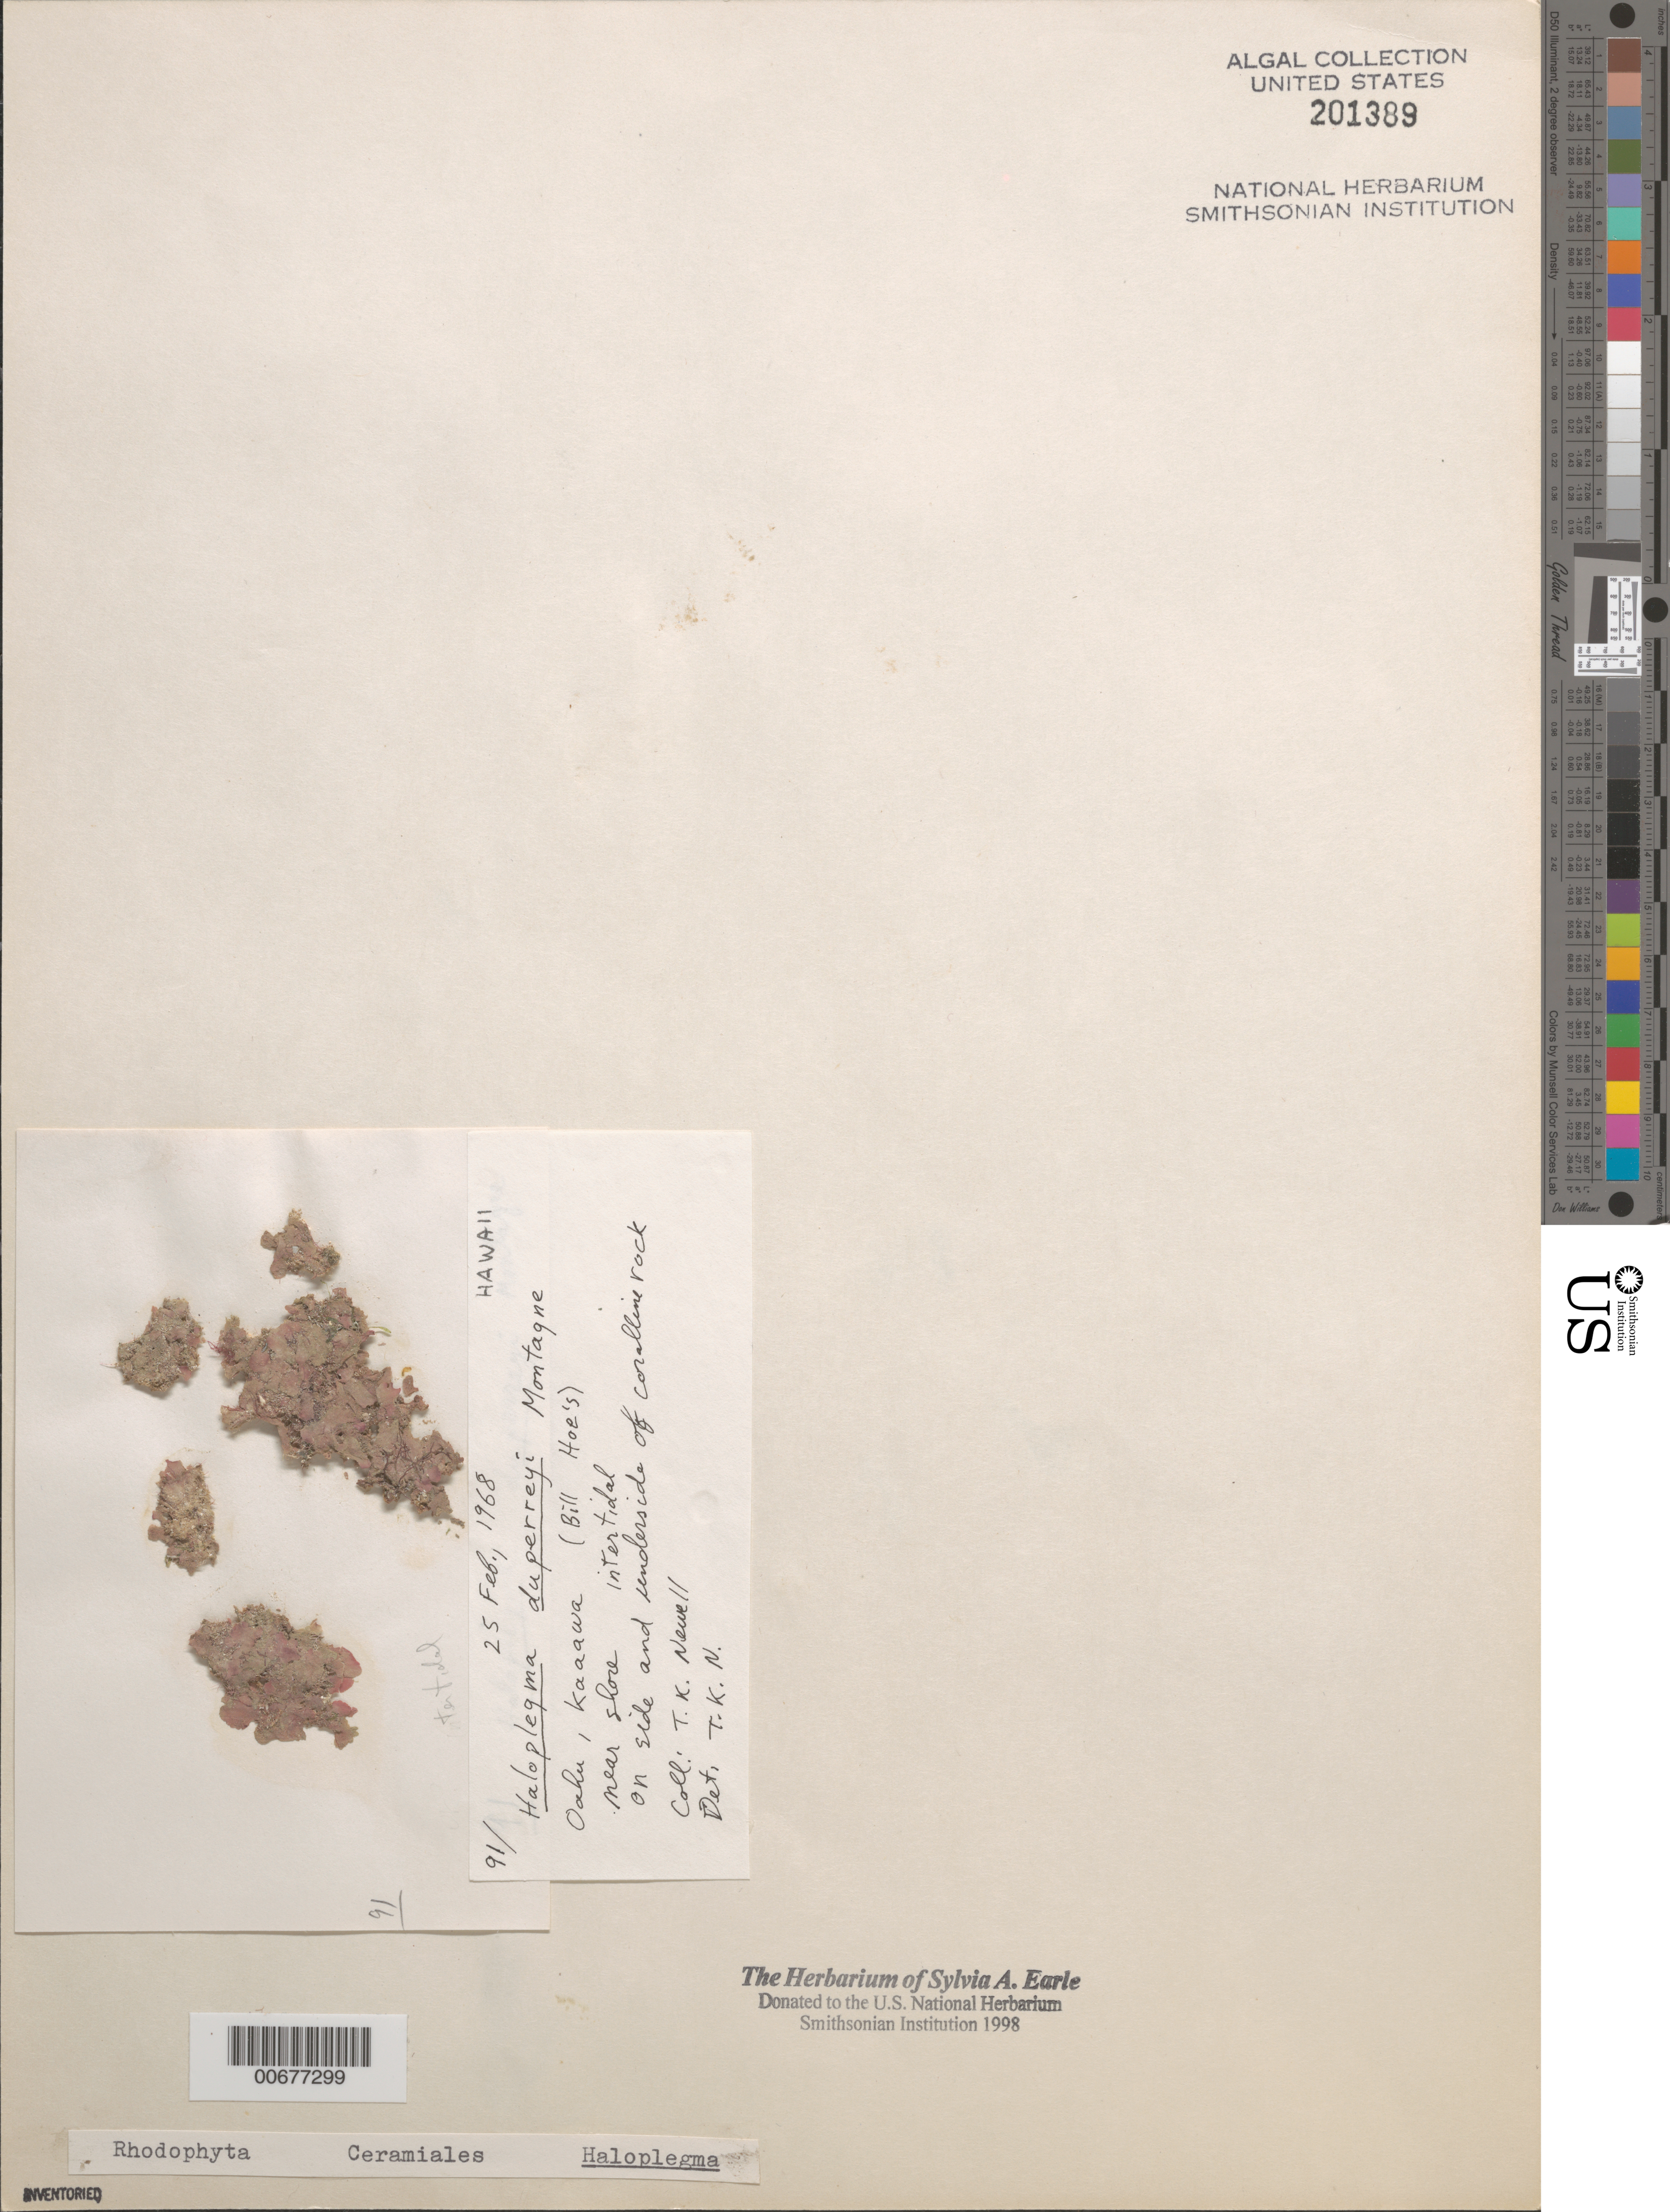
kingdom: Plantae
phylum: Rhodophyta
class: Florideophyceae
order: Ceramiales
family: Wrangeliaceae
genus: Haloplegma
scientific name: Haloplegma duperreyi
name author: Mont.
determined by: Newell, Thomas K.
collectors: T. K. Newell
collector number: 91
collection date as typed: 25 Feb 1968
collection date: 1968-02-25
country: United States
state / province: Hawaii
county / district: Honolulu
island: Oahu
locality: Kaaawa, Bill Hoe's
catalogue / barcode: US 201389